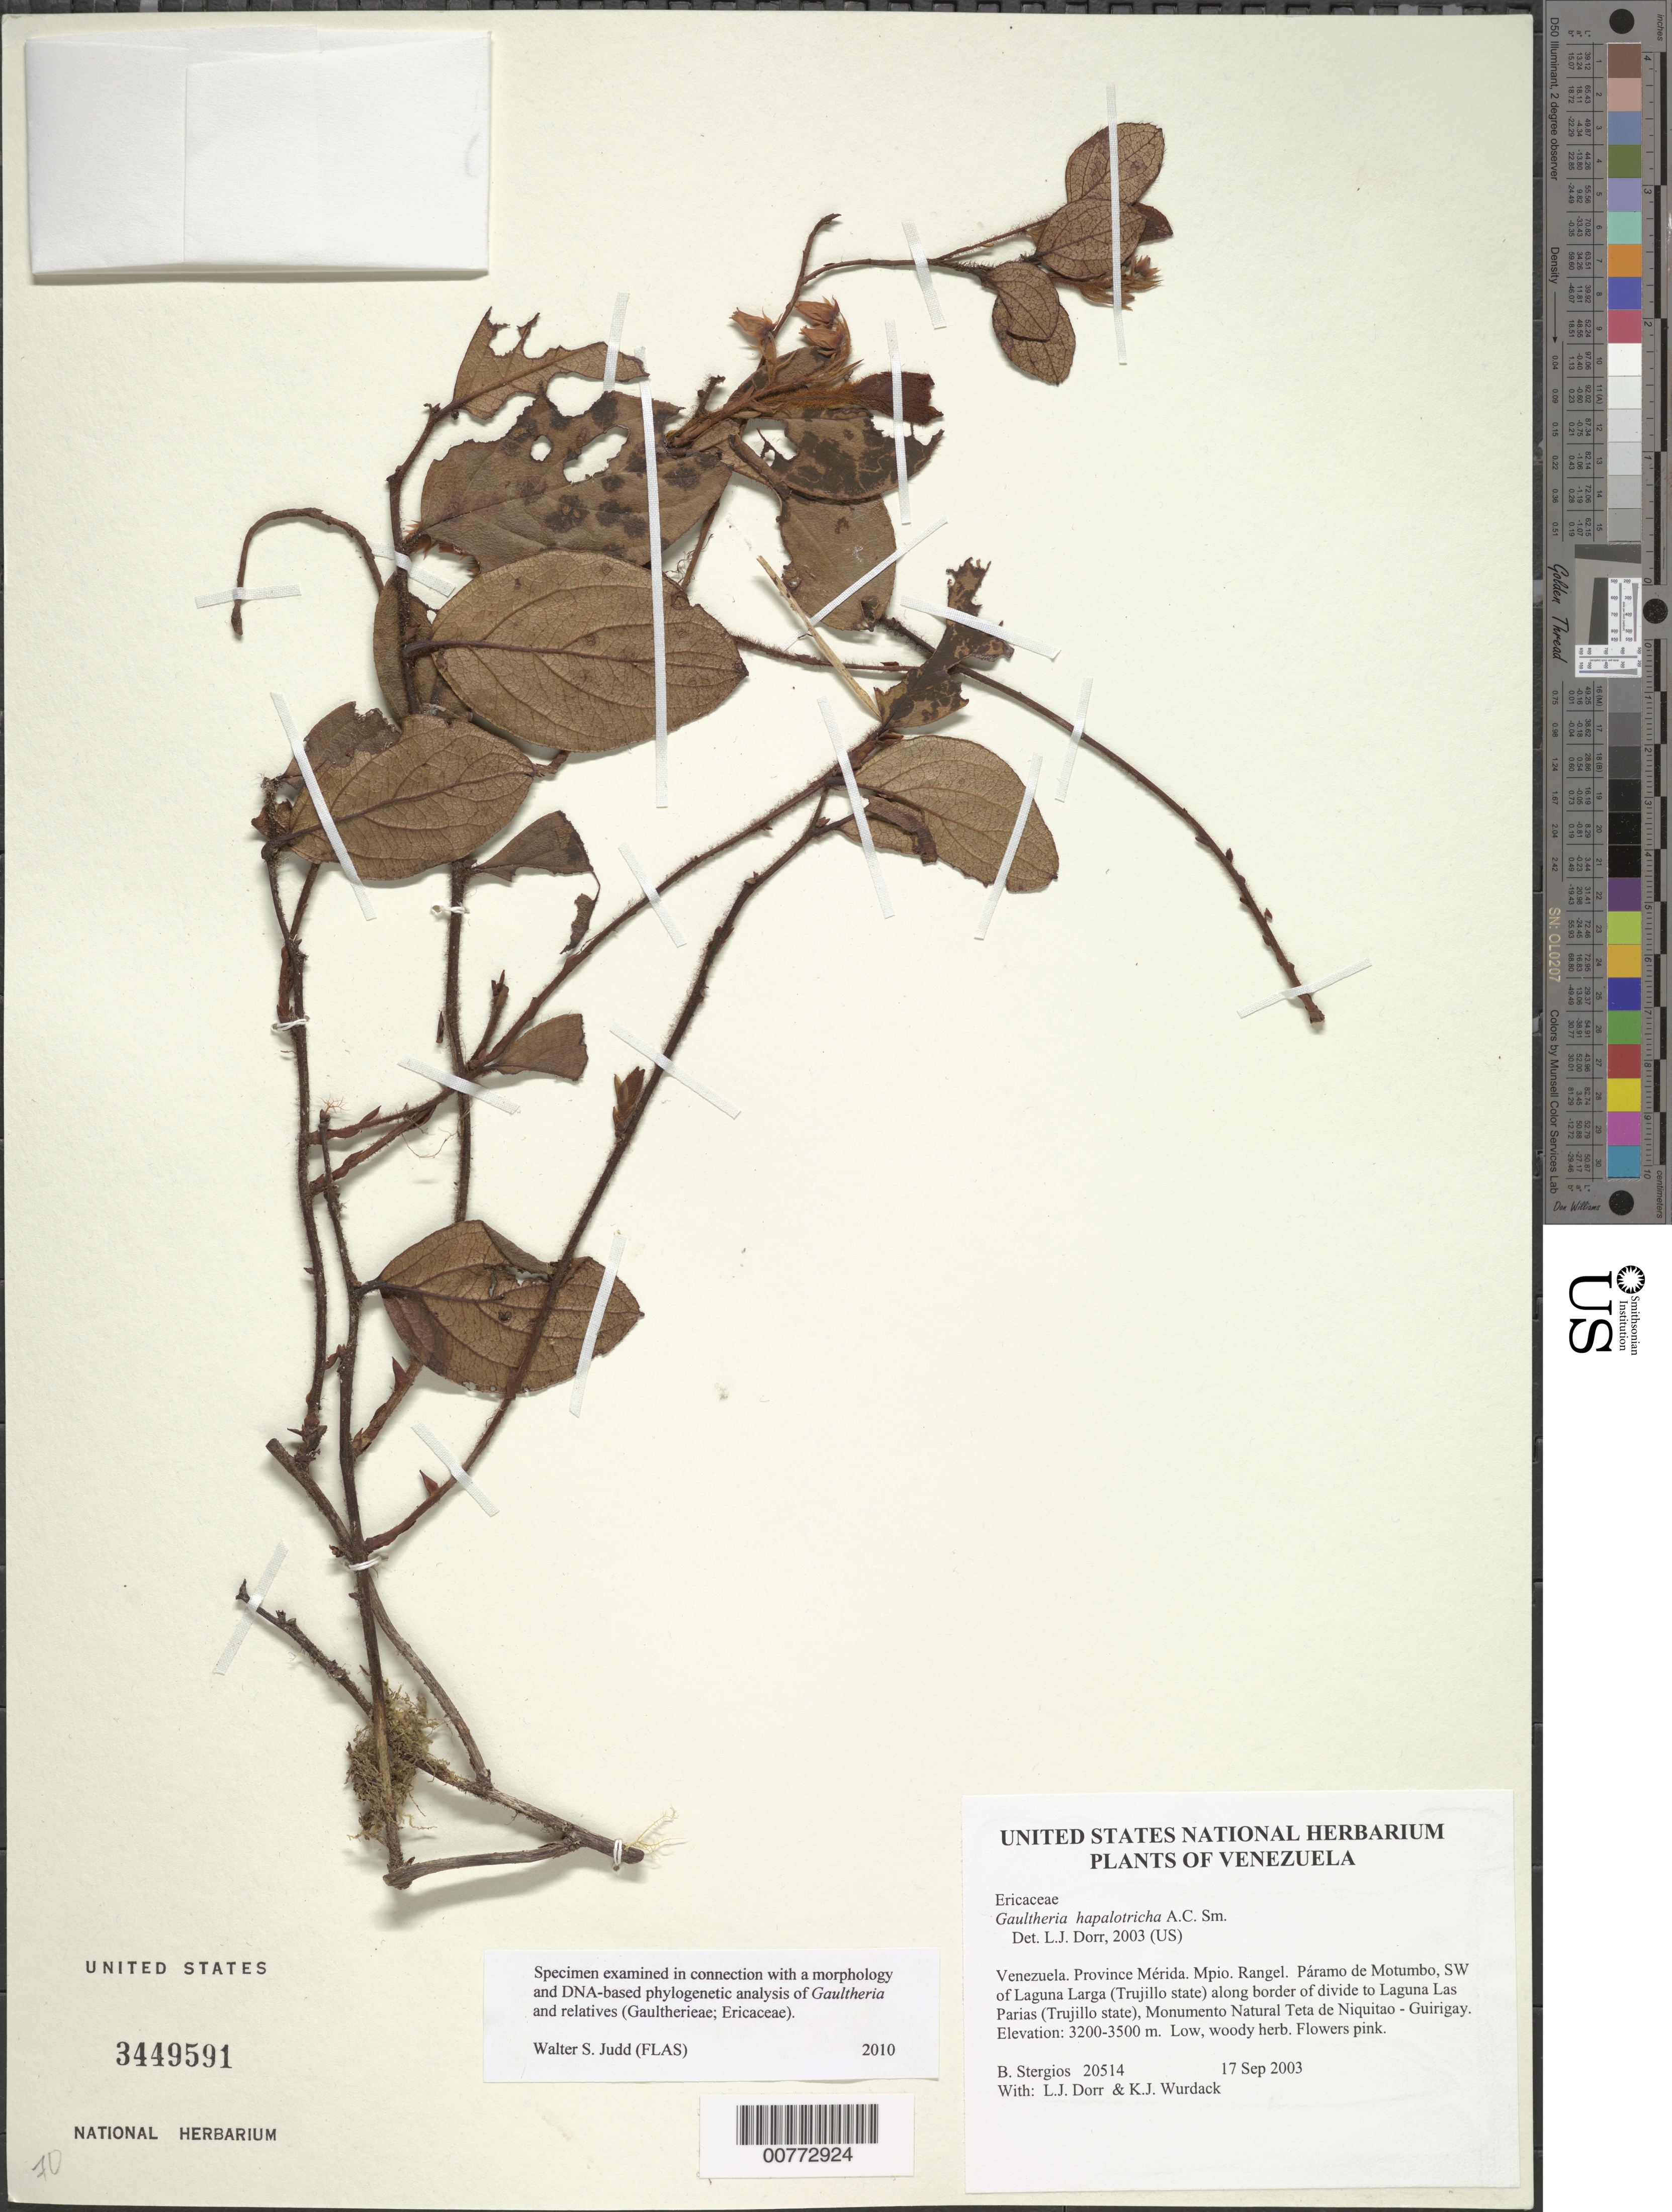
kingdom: Plantae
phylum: Tracheophyta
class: Magnoliopsida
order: Ericales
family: Ericaceae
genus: Gaultheria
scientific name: Gaultheria hapalotricha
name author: A.C. Sm.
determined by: Dorr, L. J., (BOT), Smithsonian Institution - National Museum of Natural History (UNITED STATES)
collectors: B. G. Stergios, L. J. Dorr & K. Wurdack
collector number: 20514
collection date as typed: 17 Sep 2003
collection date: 2003-09-17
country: Venezuela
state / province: Mérida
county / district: Rangel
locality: Páramo de Motumbo, NW of Laguna Larga (Trujillo state), Monumento Natural Teta de Niquitao - Guirigay.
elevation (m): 3200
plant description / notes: PORT, US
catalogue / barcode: US 3449591